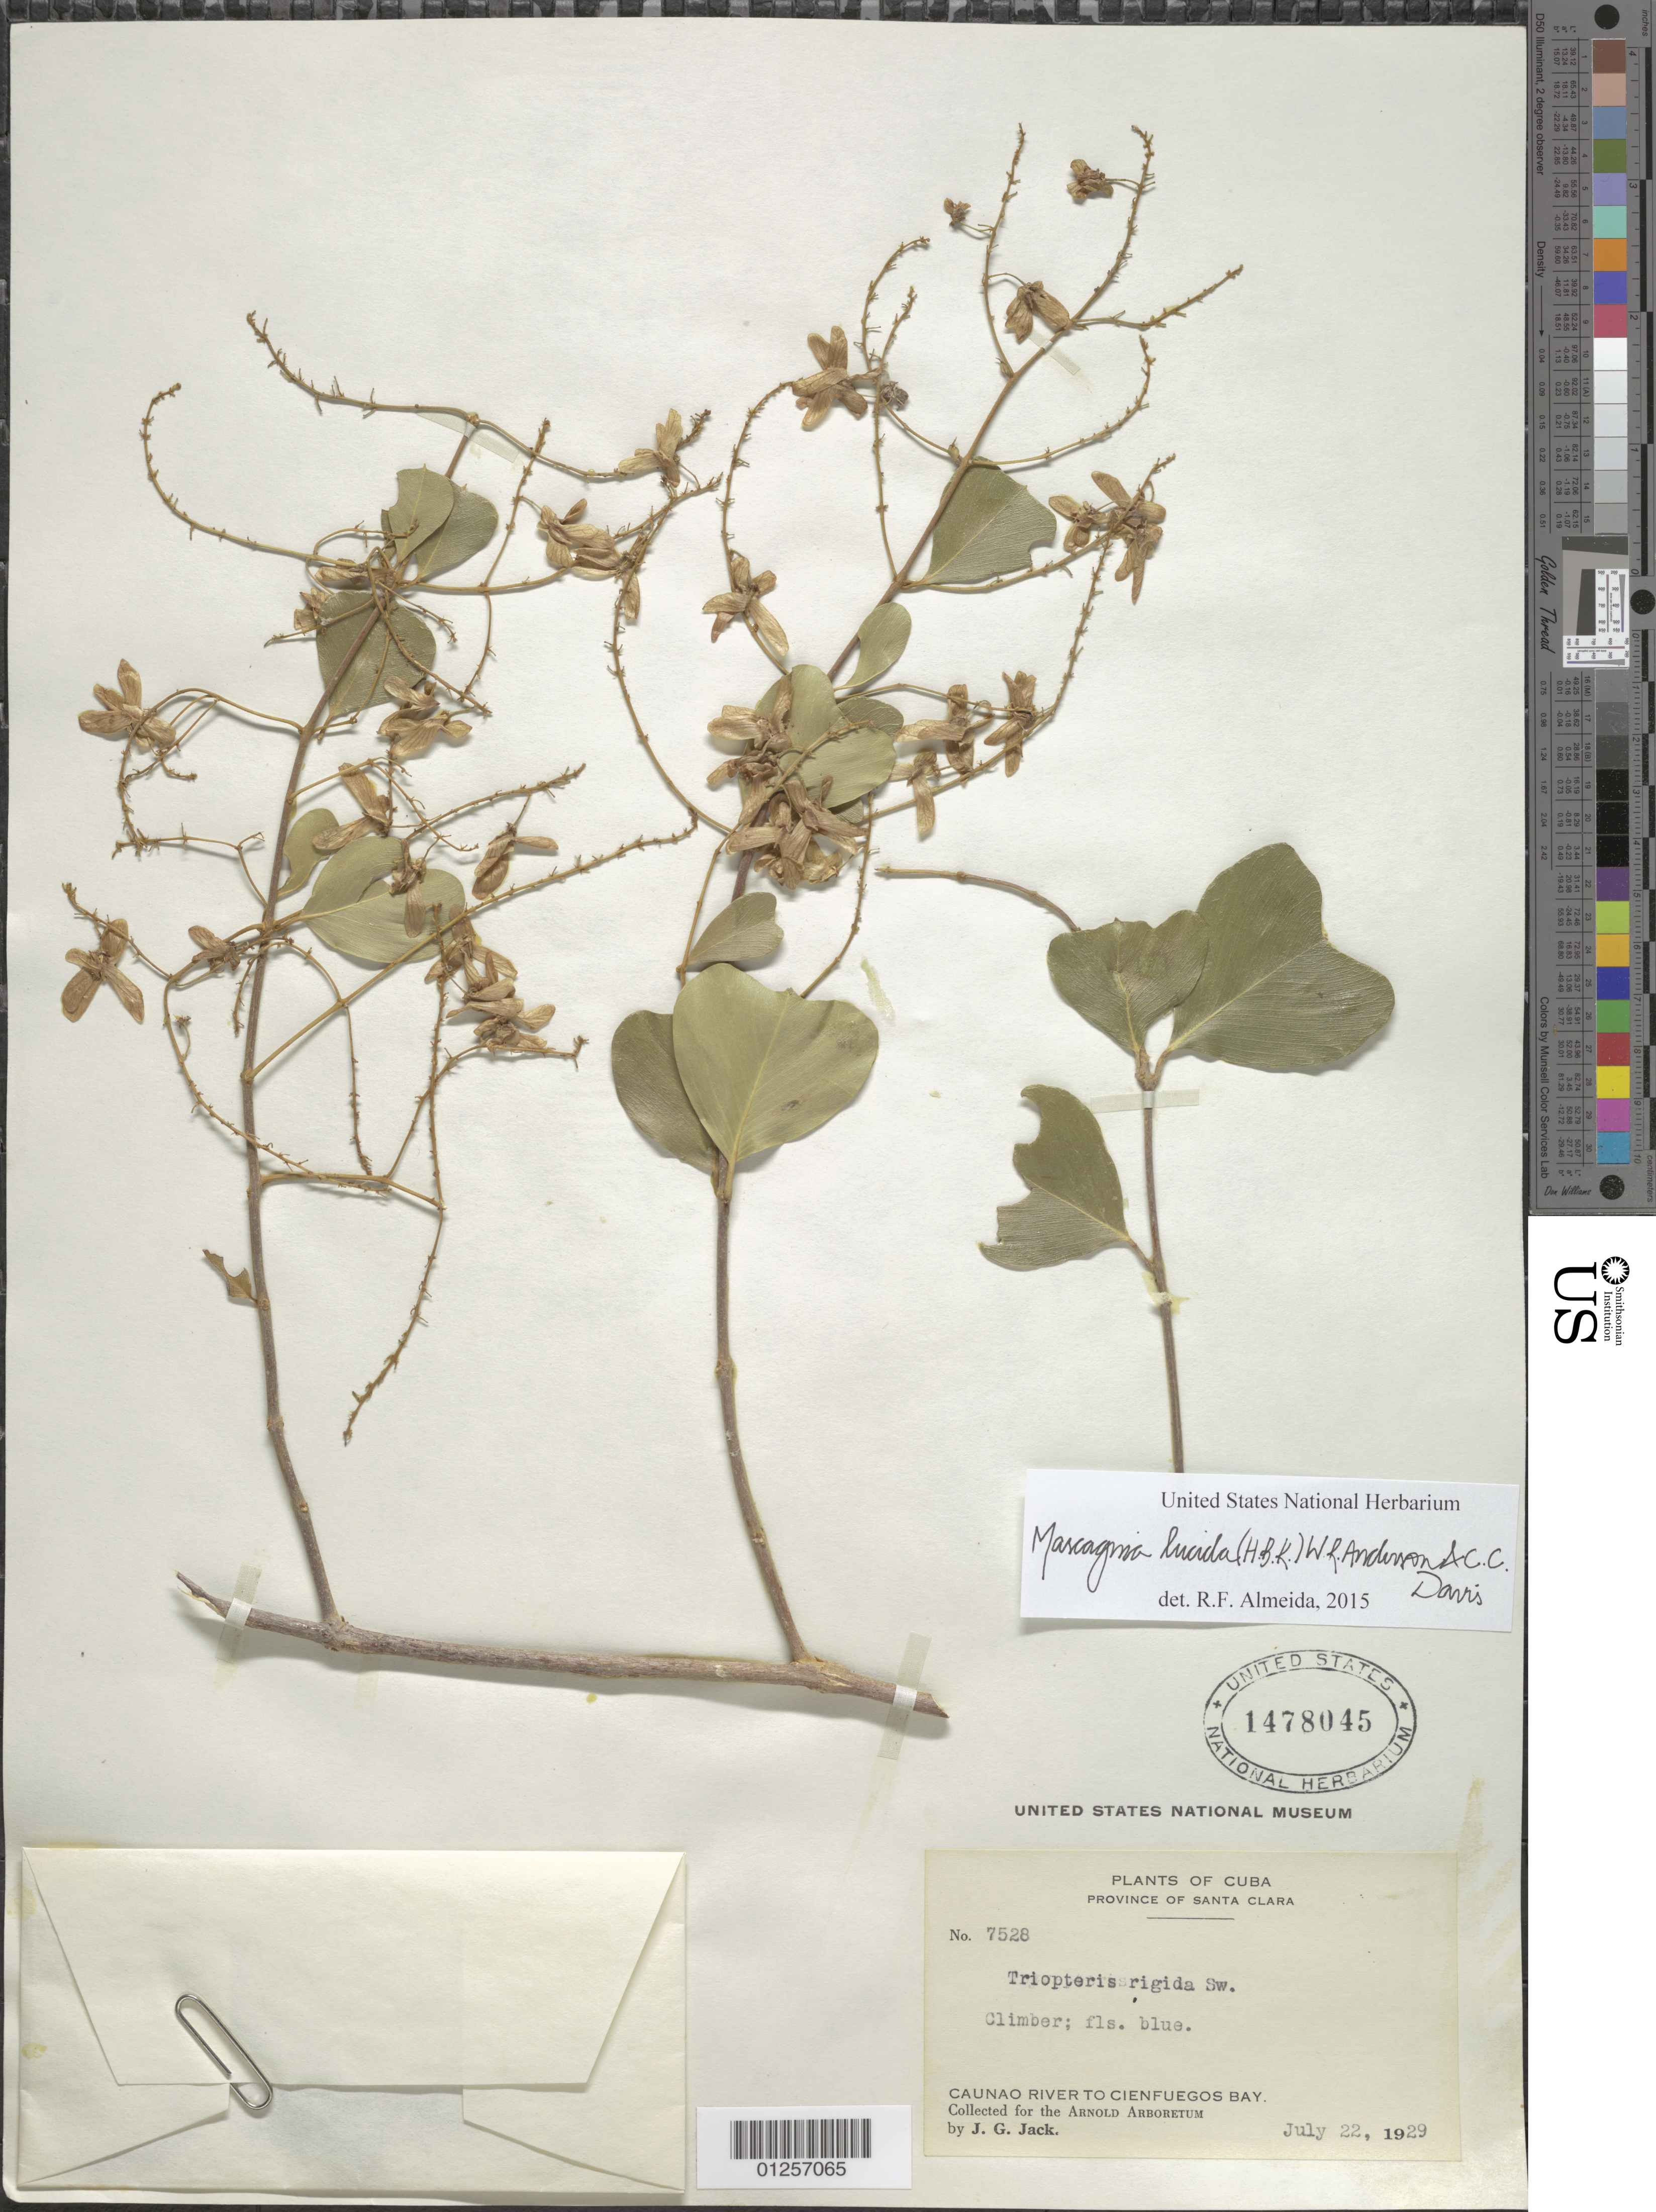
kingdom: Plantae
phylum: Tracheophyta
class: Magnoliopsida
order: Malpighiales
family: Malpighiaceae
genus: Mascagnia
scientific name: Mascagnia lucida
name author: (Kunth) W.R. Anderson & C. Davis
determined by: De Almeida, R. F., (HUEFS), Universidade Estadual de Feira de Santana (BRAZIL)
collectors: J. G. Jack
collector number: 7528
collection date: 1929-07-22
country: Cuba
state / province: Las Villas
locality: Santa Clara Province [Las Villas]. Caunao River to Cienfuegos Bay.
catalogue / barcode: US 1478045